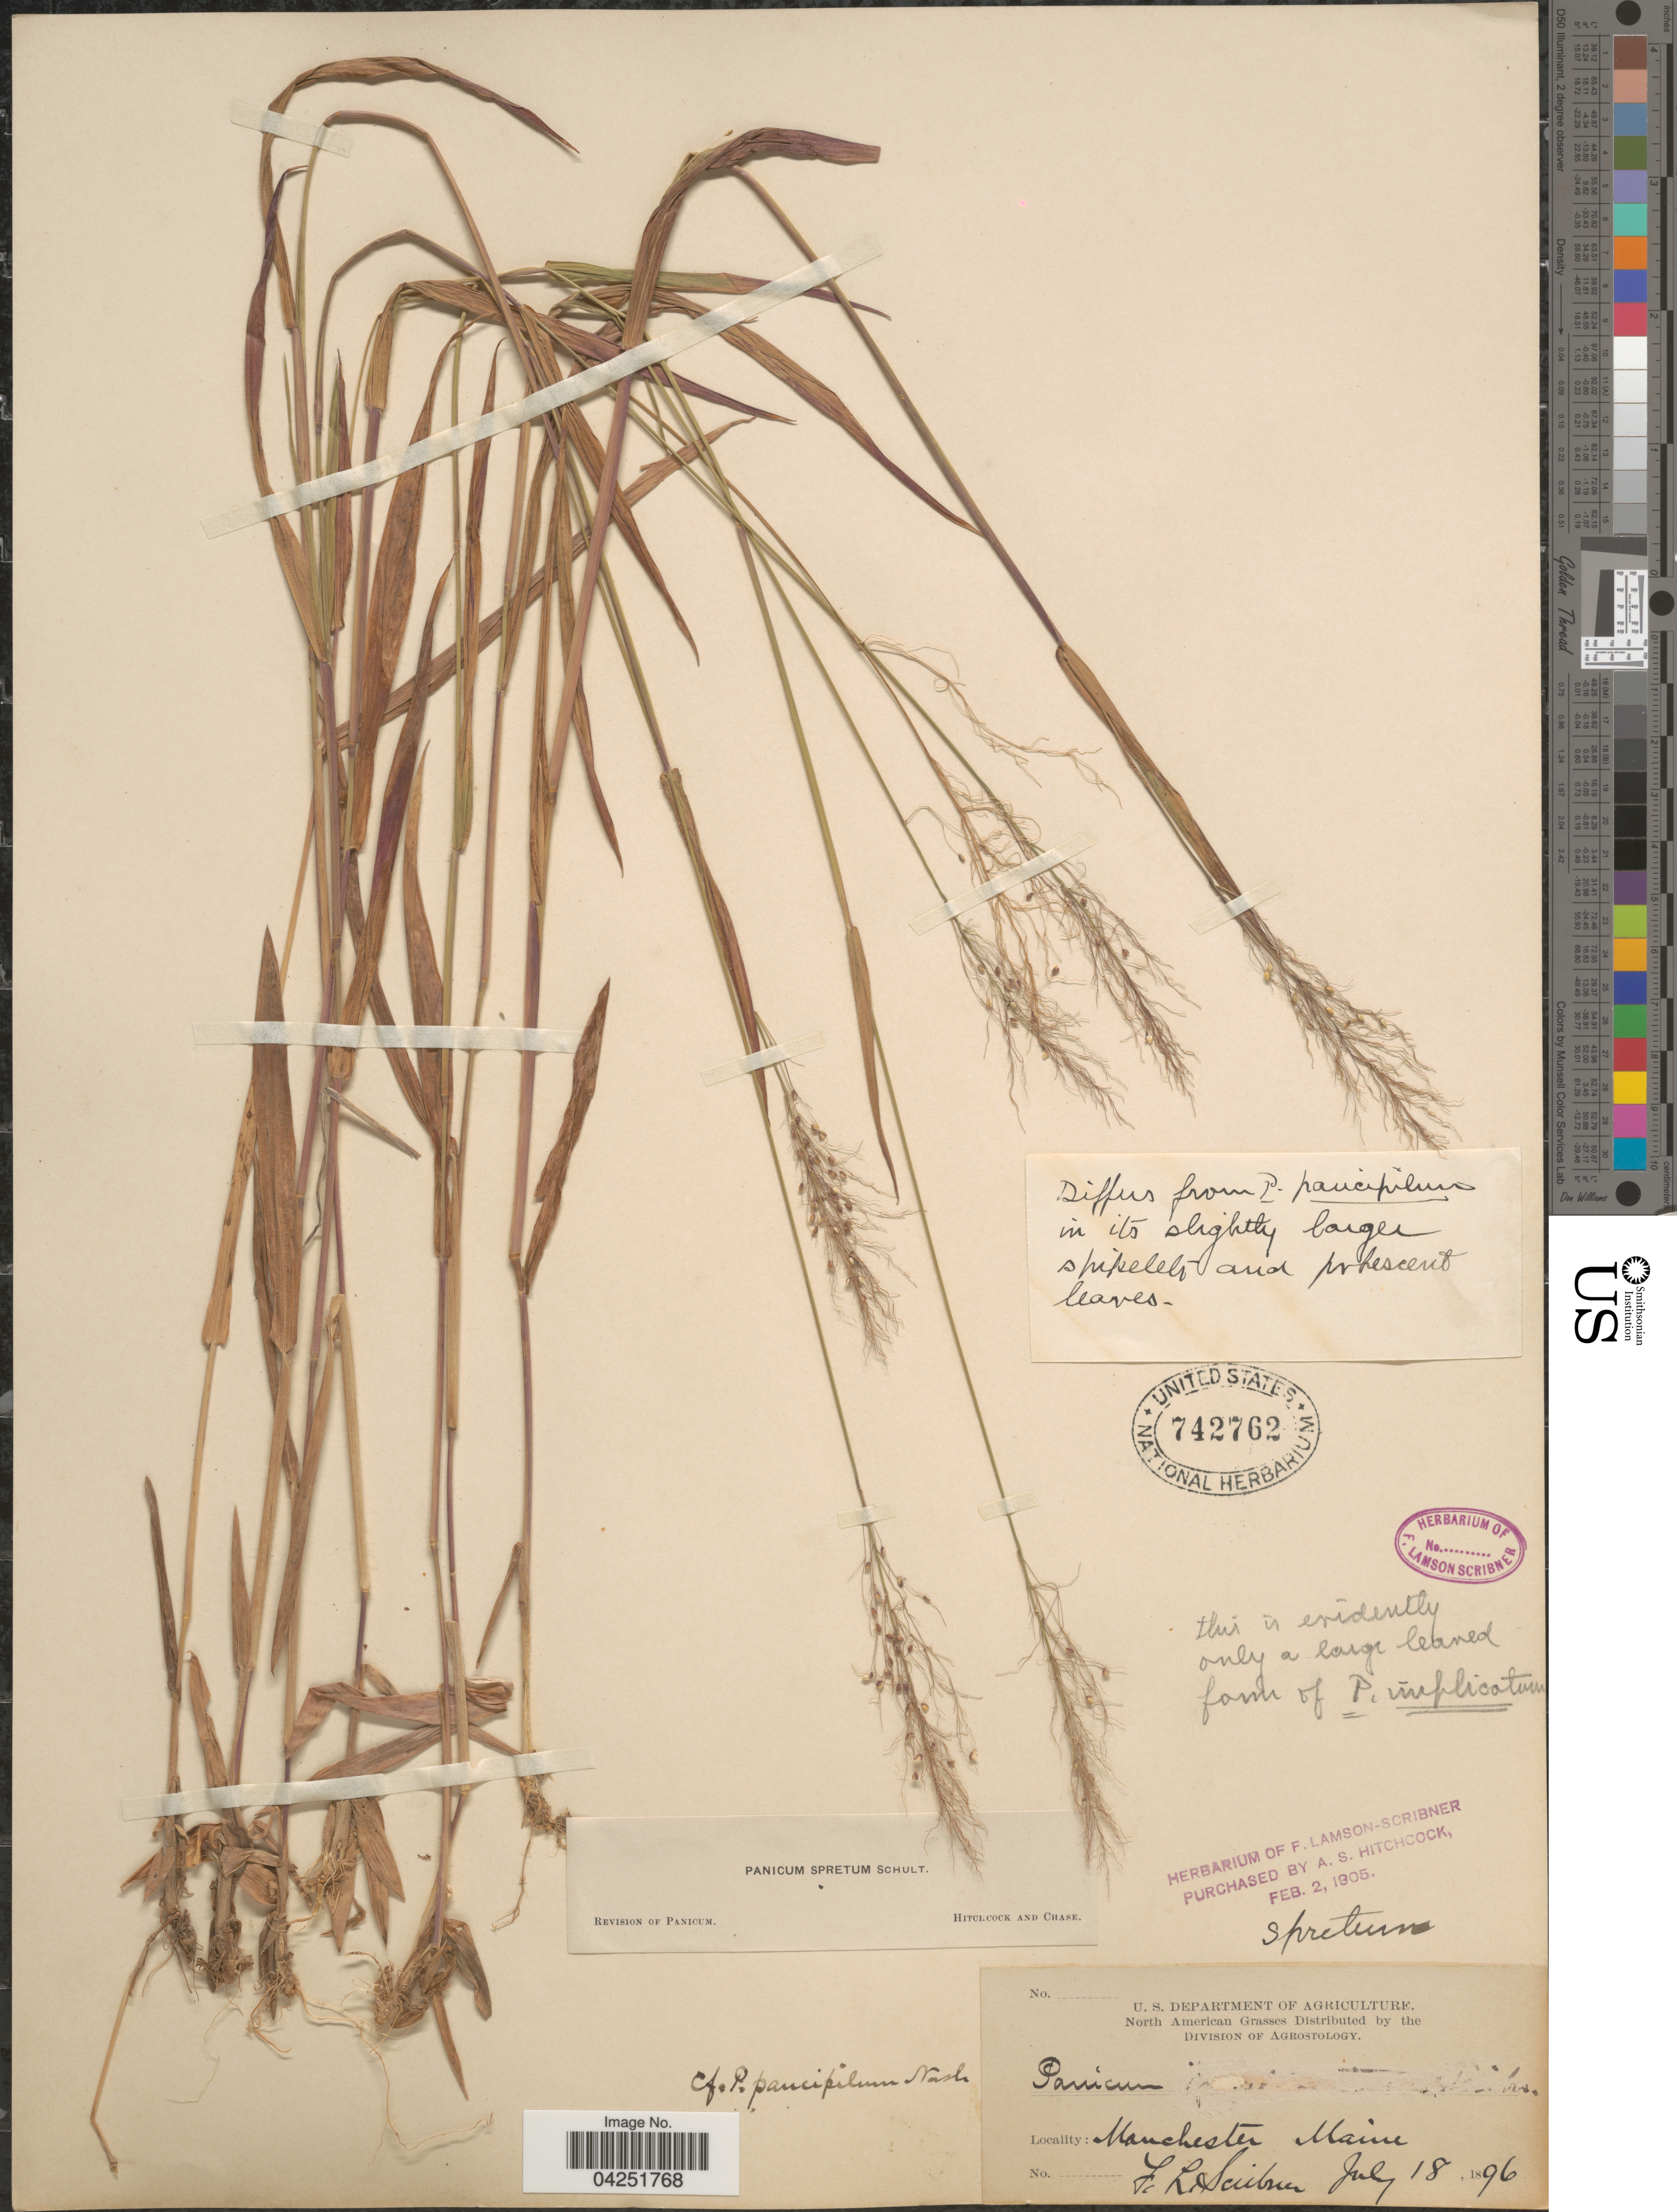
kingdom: Plantae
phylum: Tracheophyta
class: Liliopsida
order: Poales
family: Poaceae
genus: Dichanthelium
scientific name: Dichanthelium acuminatum var. densiflorum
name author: (Rand & Redfield) Gould & C.A. Clark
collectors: F. L. Scribner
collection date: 1896-07-18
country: United States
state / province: Maine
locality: Manchester.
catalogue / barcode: US 742762